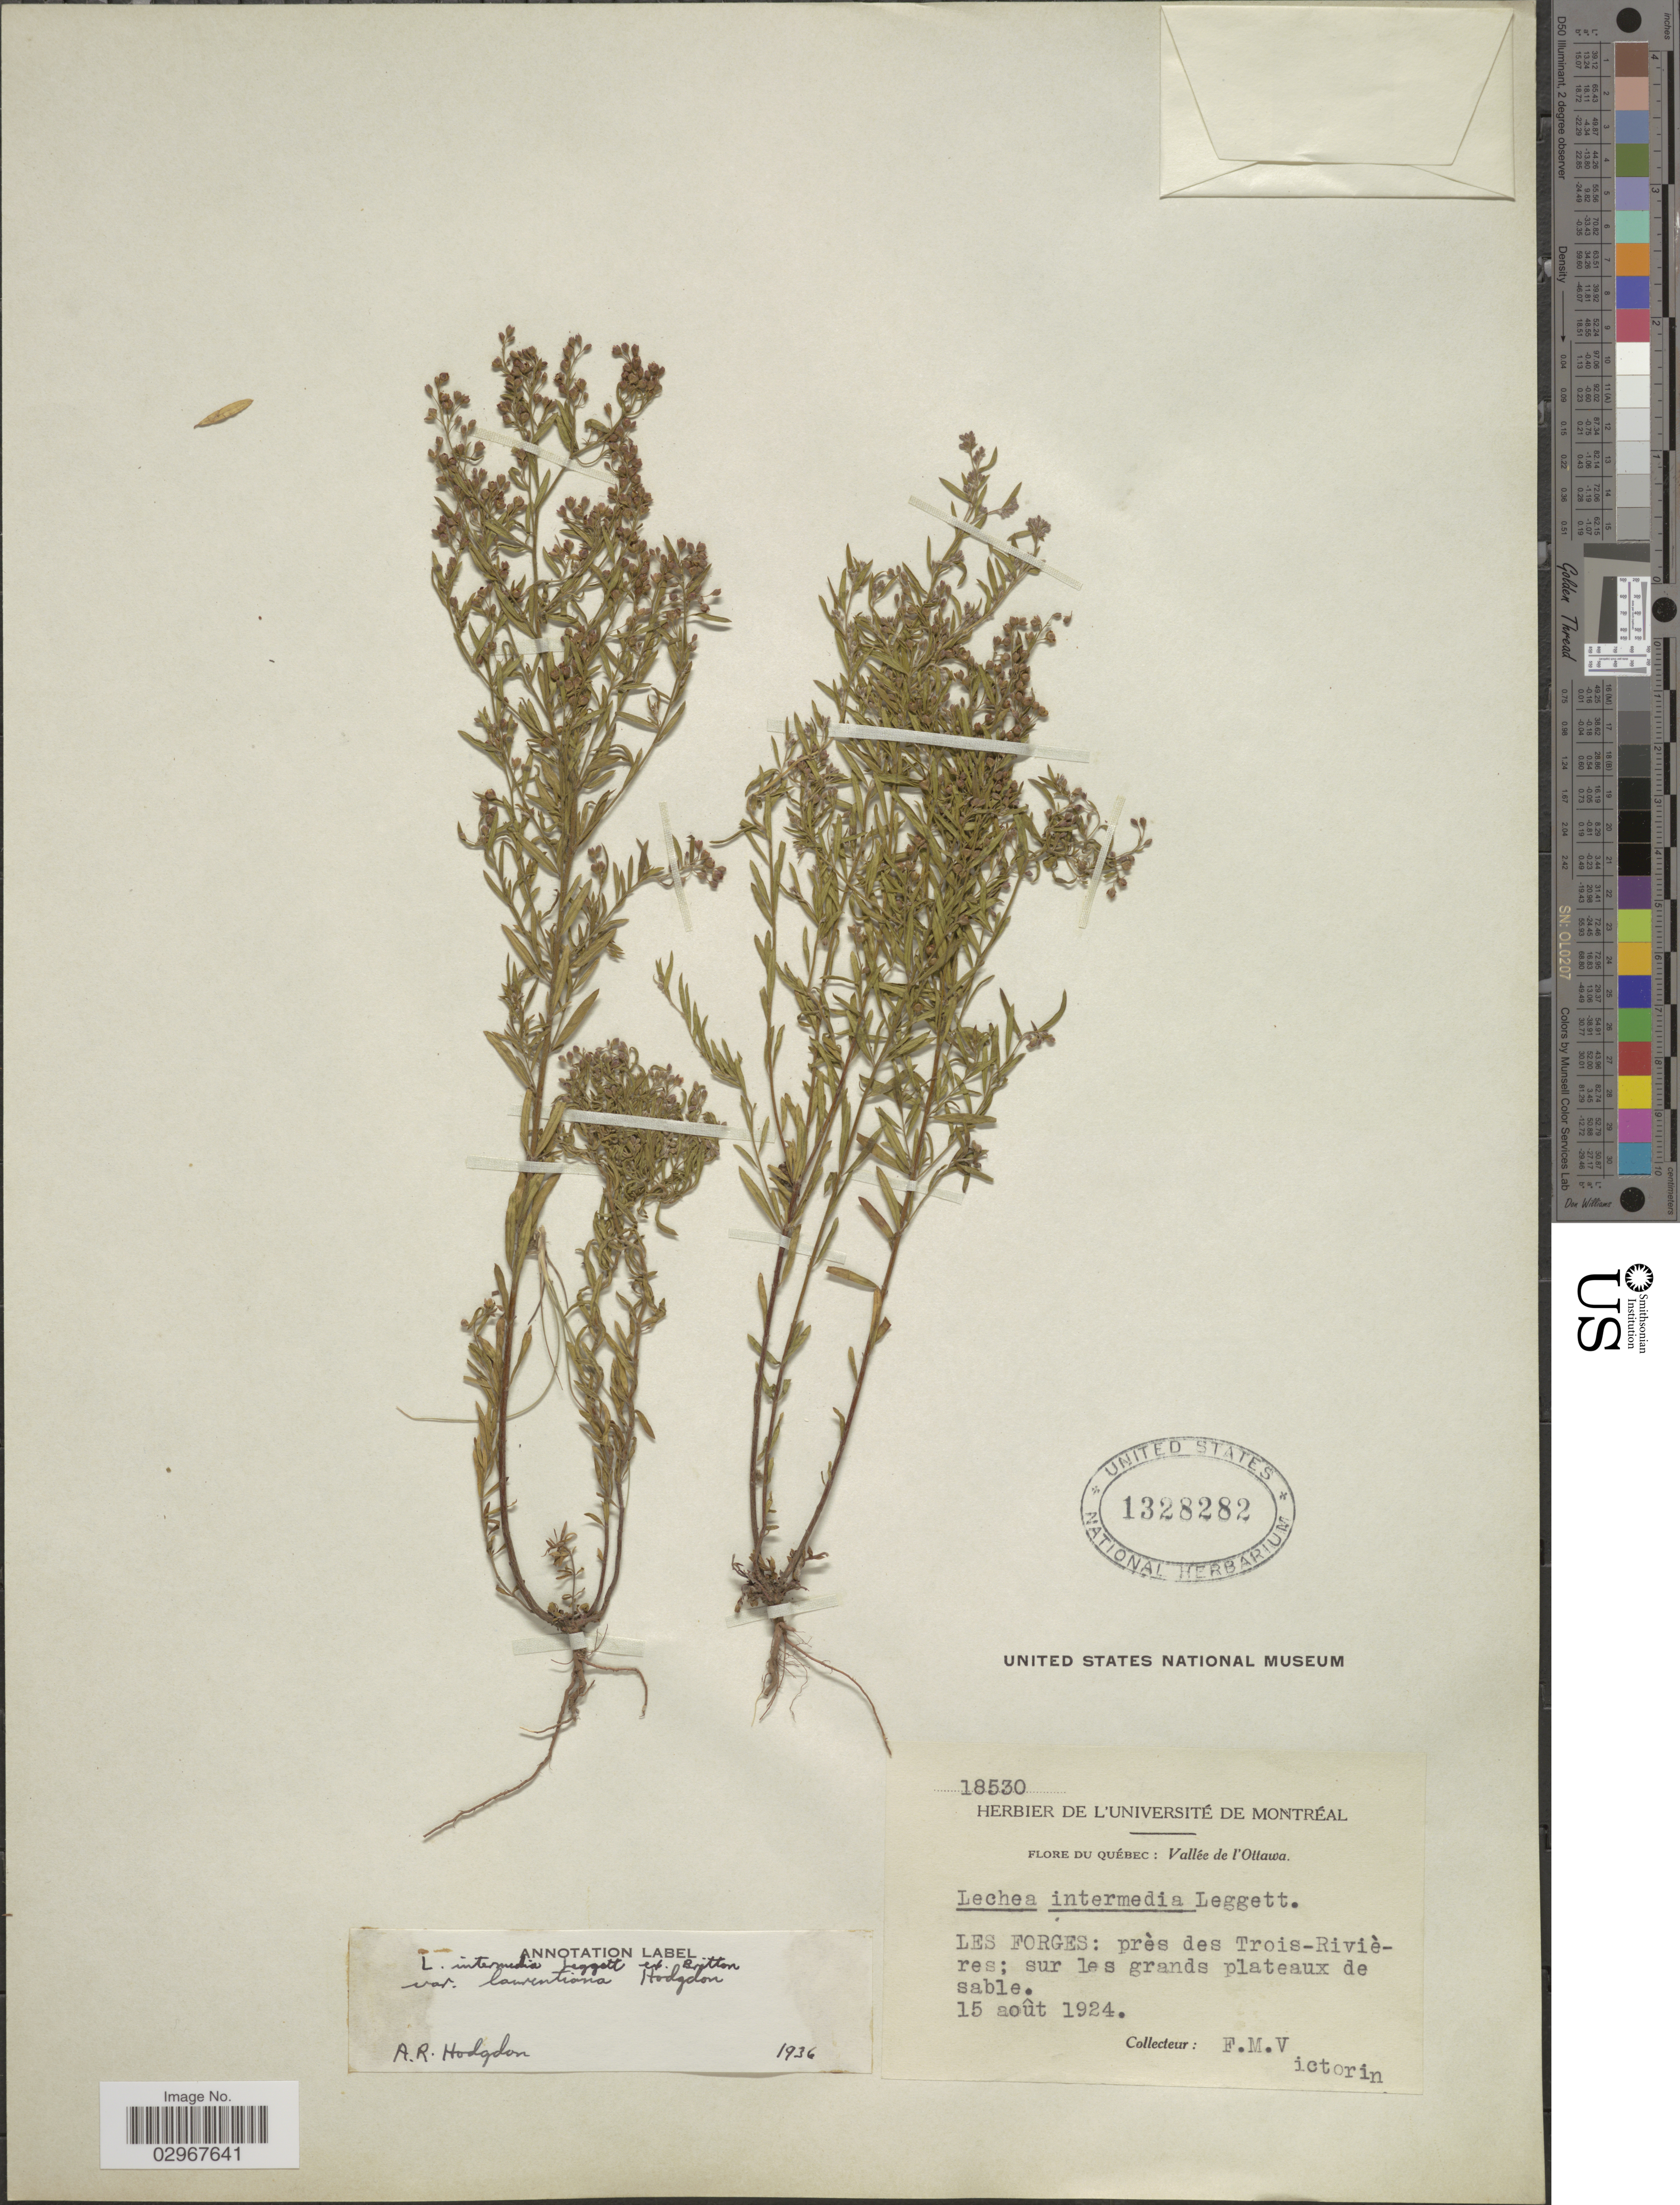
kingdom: Plantae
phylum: Tracheophyta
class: Magnoliopsida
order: Malvales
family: Cistaceae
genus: Lechea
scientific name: Lechea intermedia var. laurentiana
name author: Hodgdon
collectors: F. Victorin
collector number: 18530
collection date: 1924-08-15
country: Canada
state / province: Quebec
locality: Vallée de l'Ottawa. Les Forges: près des Trois-Rivières.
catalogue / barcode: US 1328282